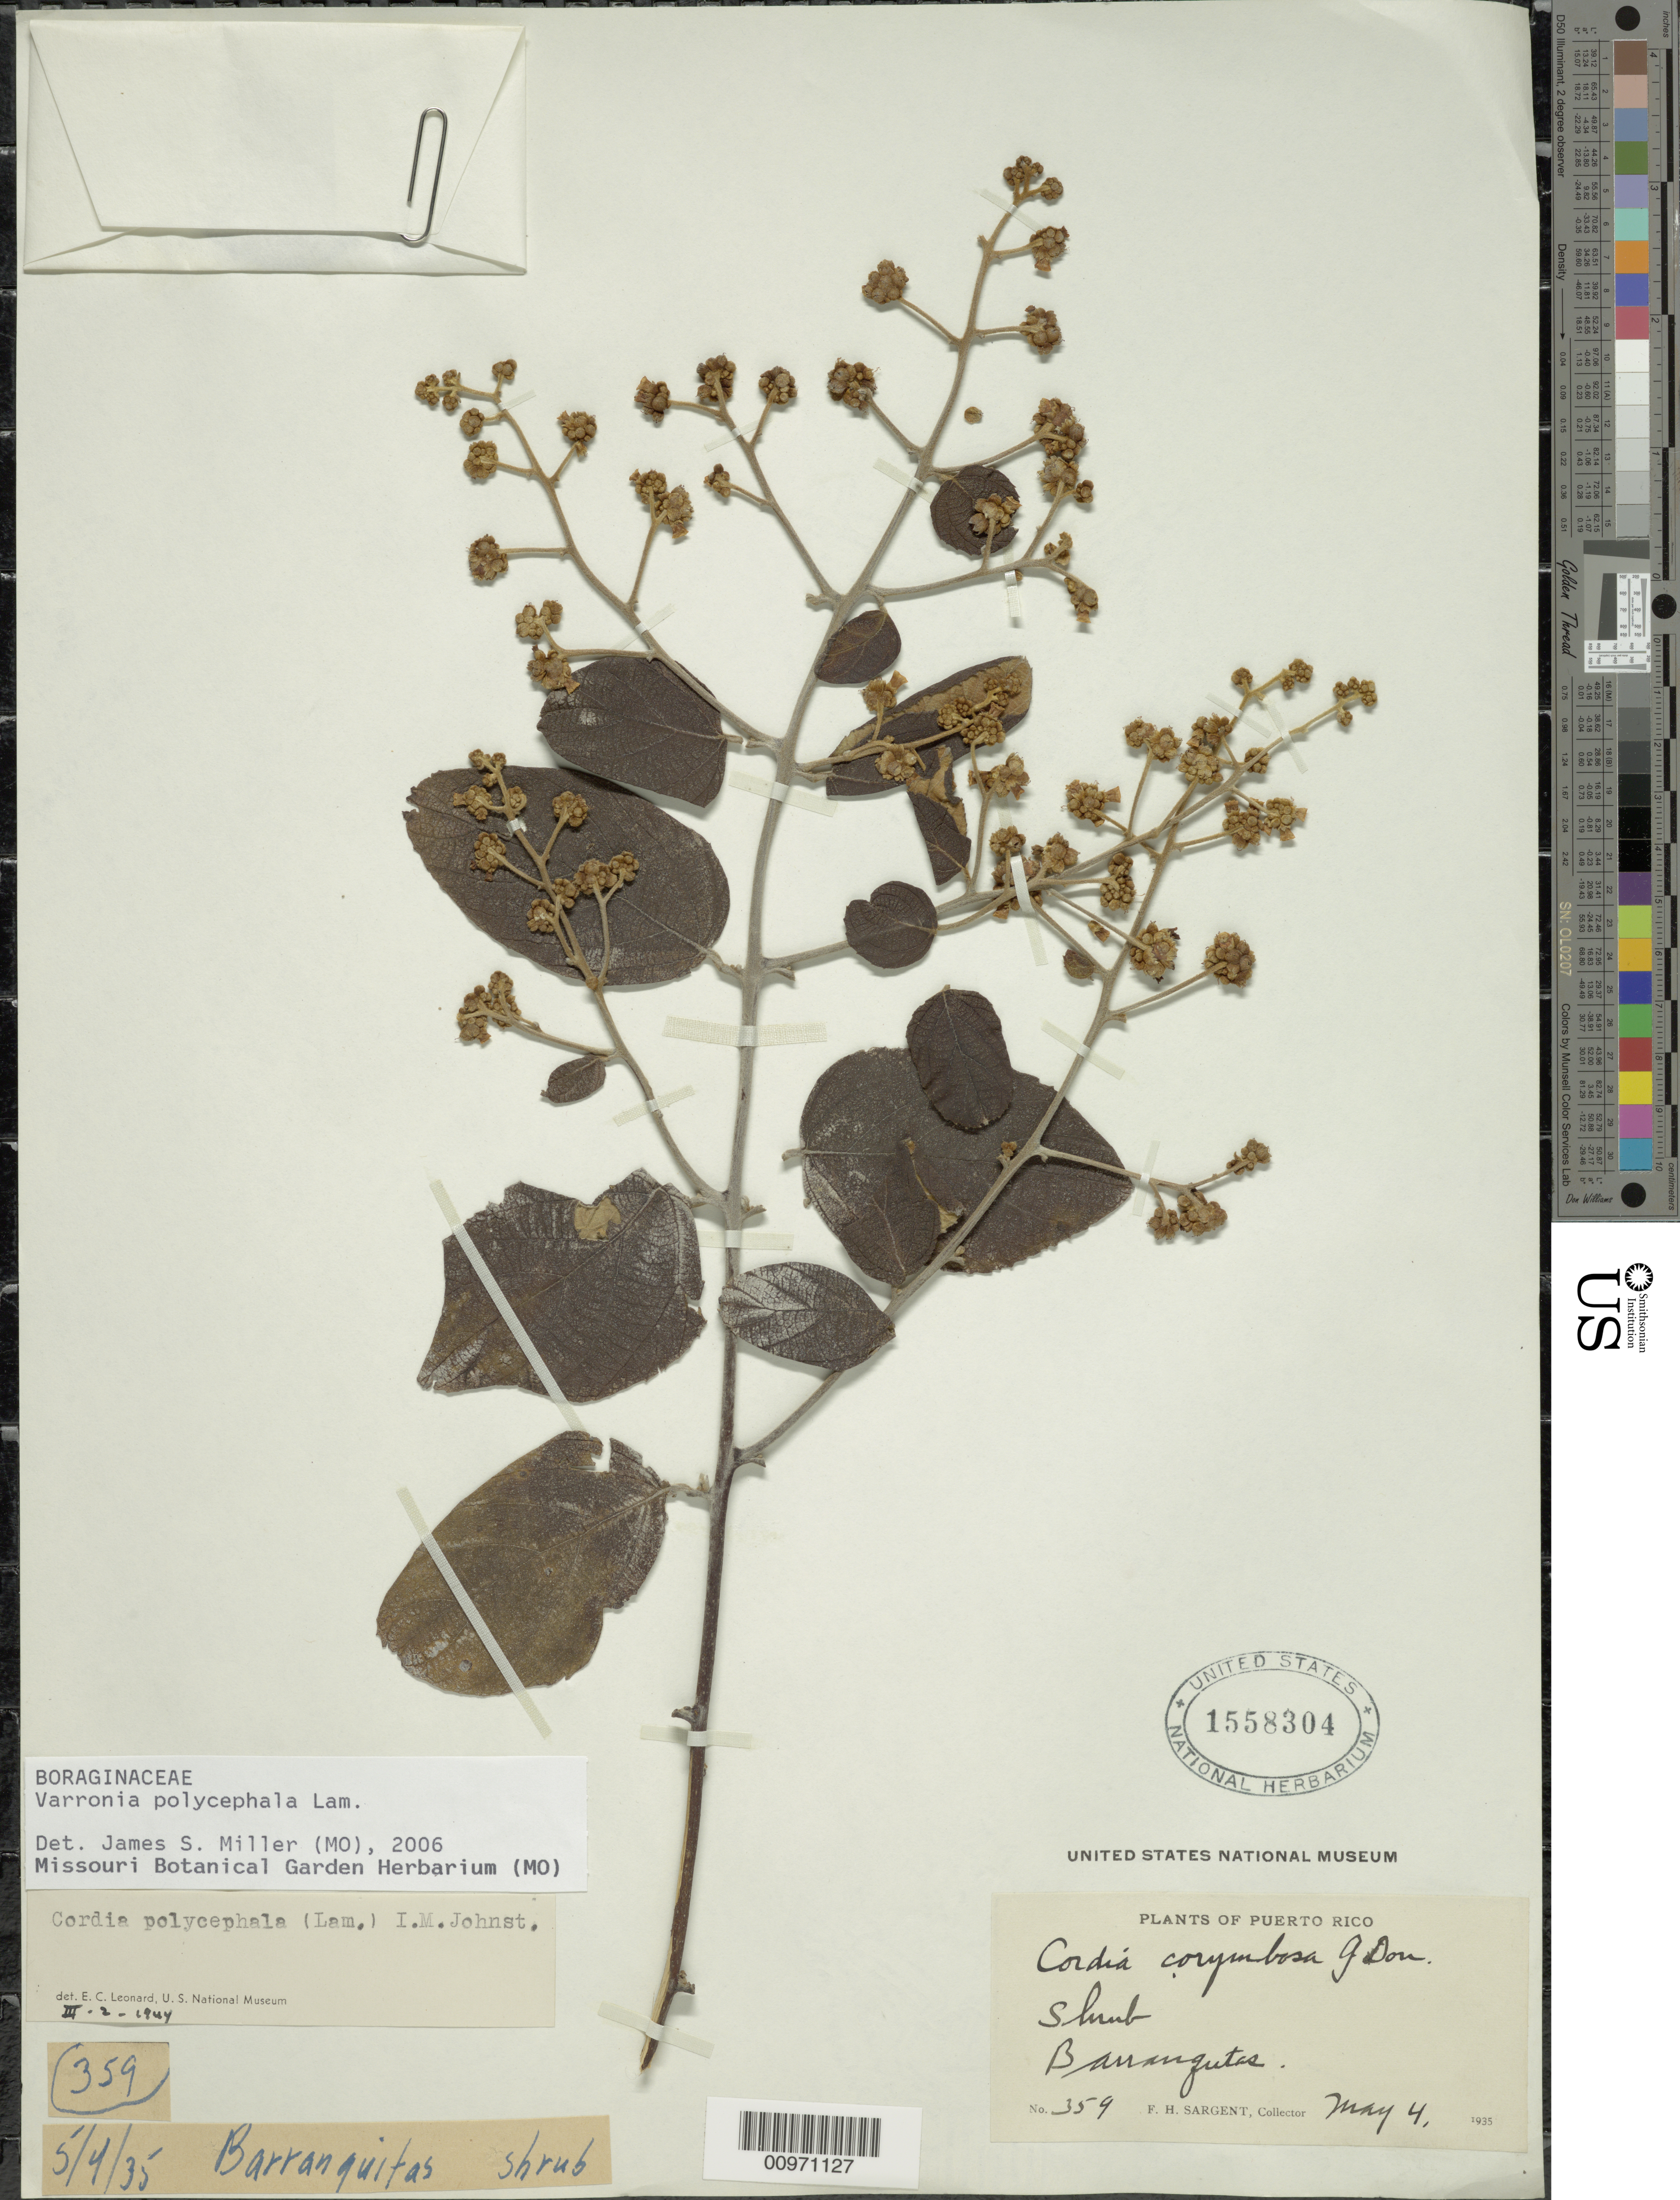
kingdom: Plantae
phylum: Tracheophyta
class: Magnoliopsida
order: Boraginales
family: Cordiaceae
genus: Varronia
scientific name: Varronia polycephala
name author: Lam.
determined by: Miller, James S., (MO), Missouri Botanical Garden (UNITED STATES)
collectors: F. H. Sargent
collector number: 359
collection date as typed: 04 May 1935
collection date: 1935-05-04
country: Puerto Rico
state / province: Barranquitas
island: Puerto Rico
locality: Barranquitas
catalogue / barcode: US 1558304